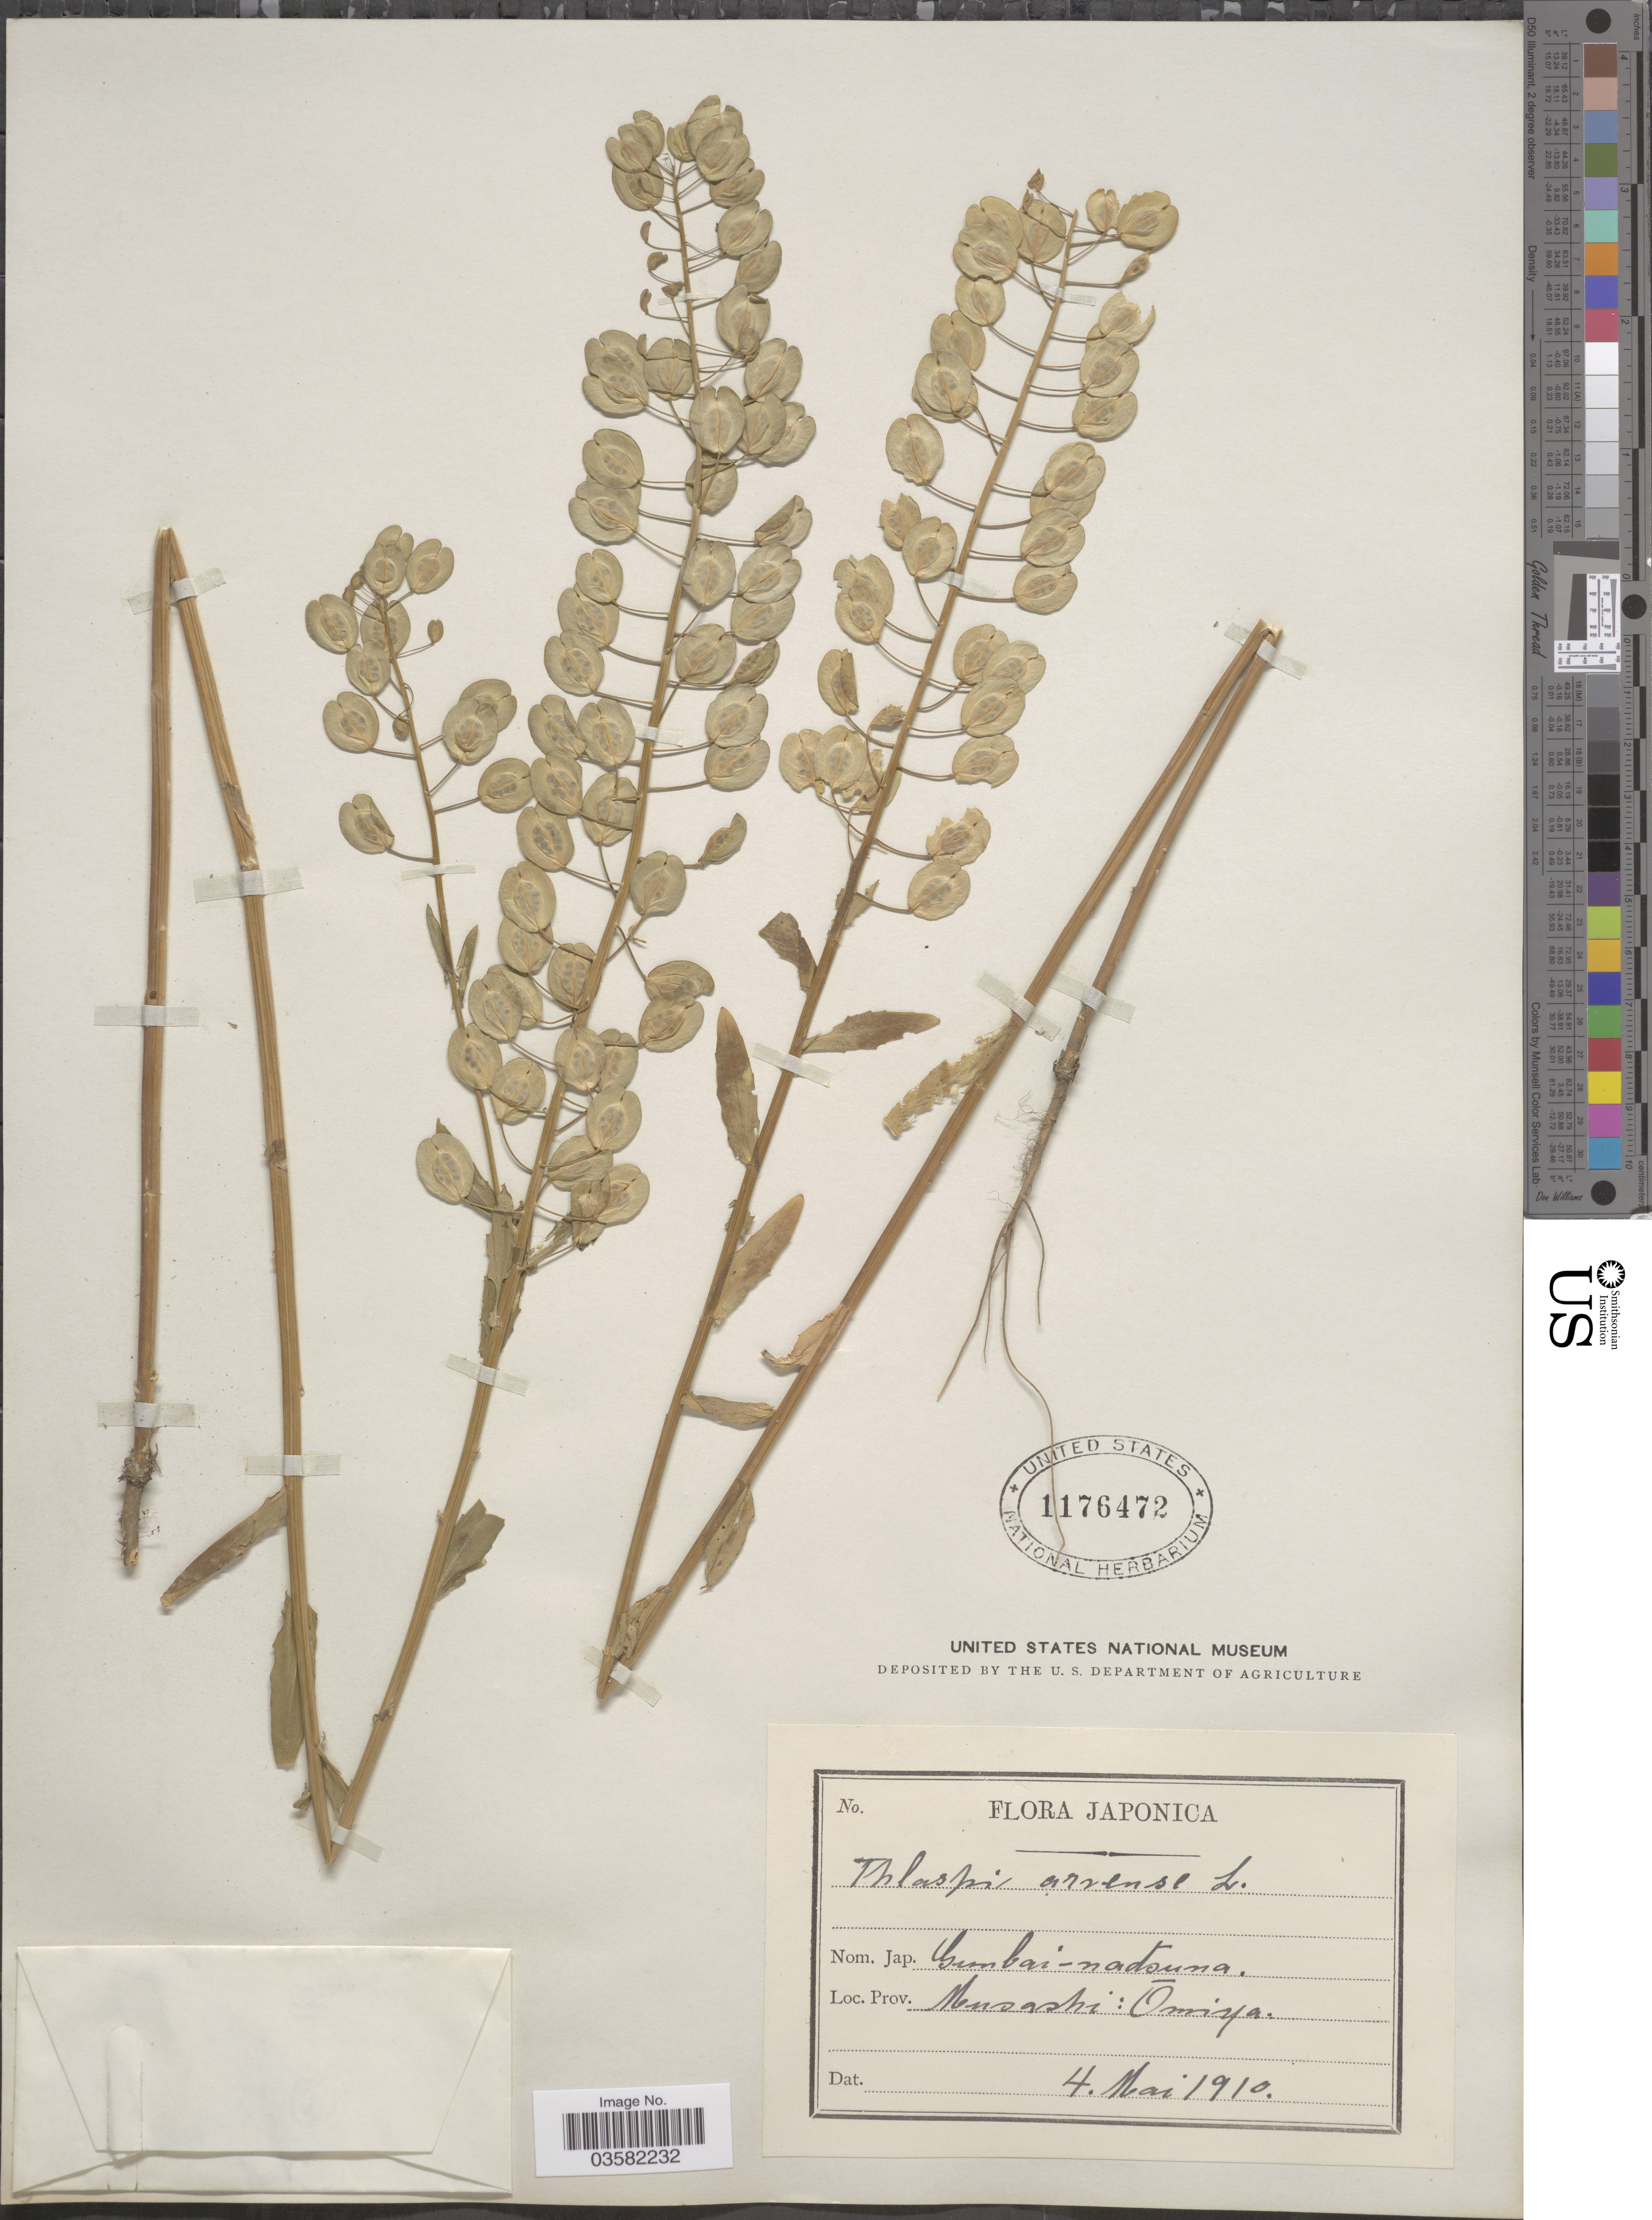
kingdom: Plantae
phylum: Tracheophyta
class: Magnoliopsida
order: Brassicales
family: Brassicaceae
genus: Thlaspi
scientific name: Thlaspi arvense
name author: L.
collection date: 1910-05-04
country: Japan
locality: Musashi: Omiya.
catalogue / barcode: US 1176472